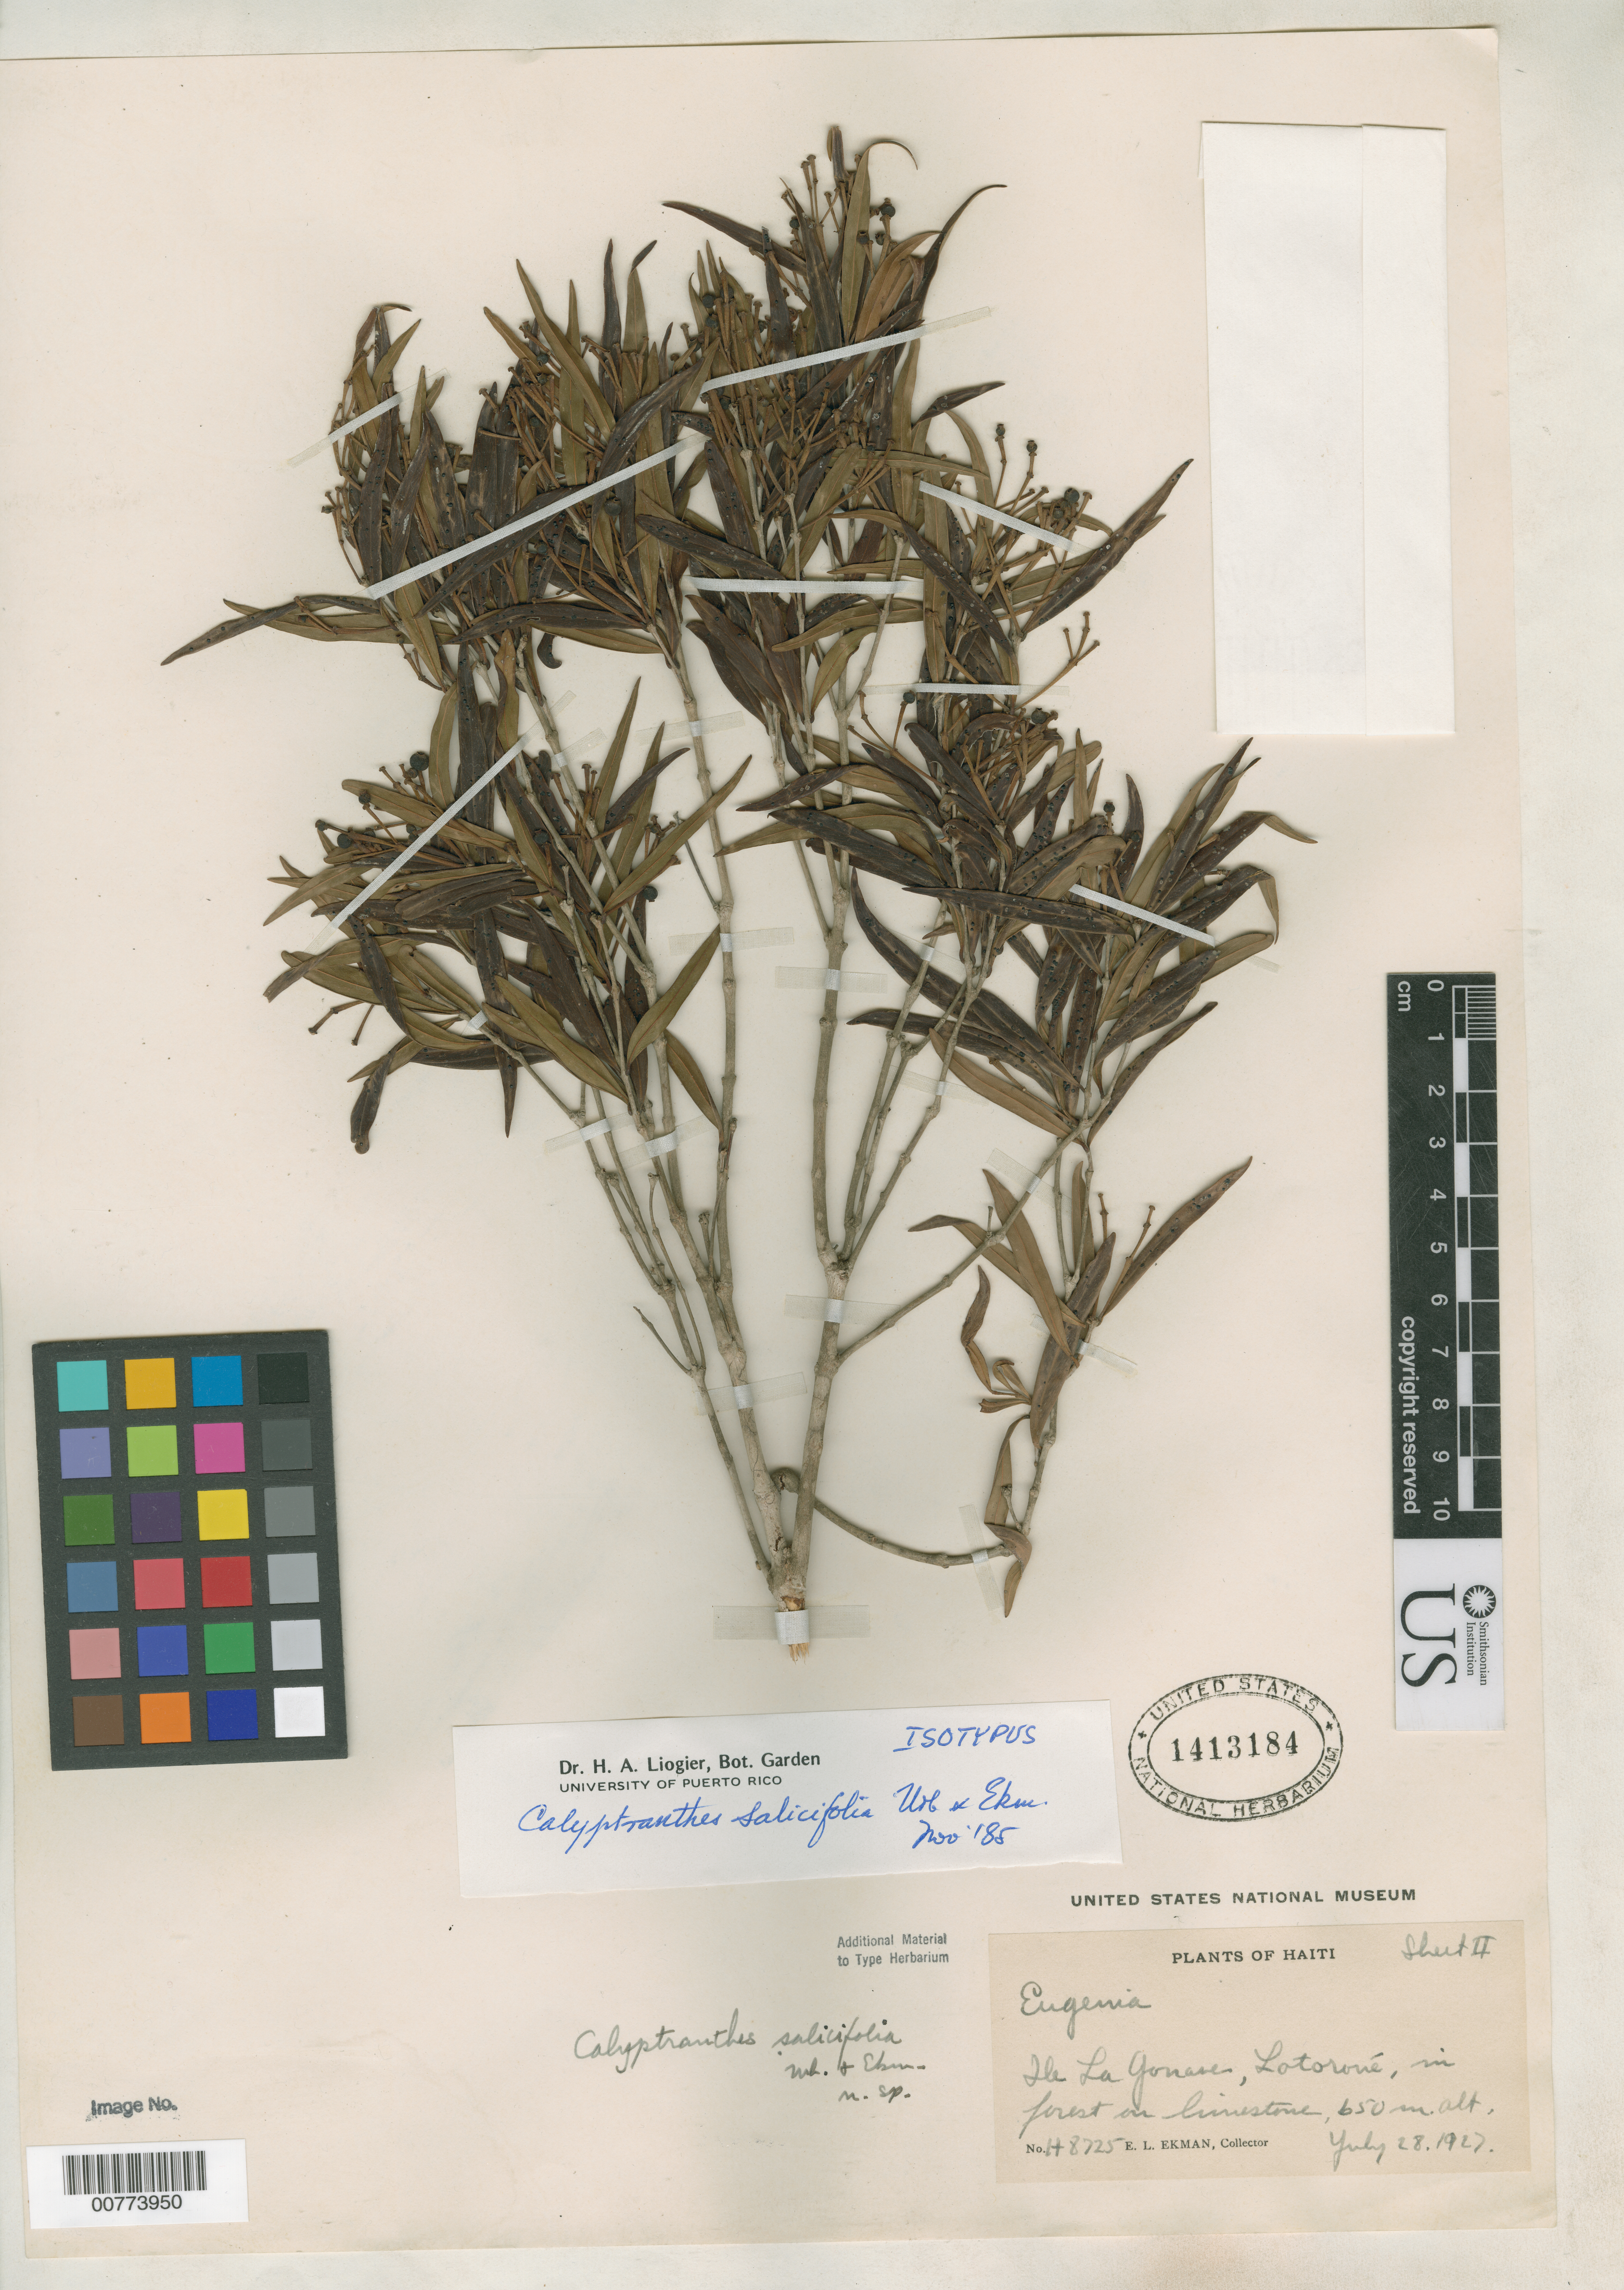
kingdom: Plantae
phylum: Tracheophyta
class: Magnoliopsida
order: Myrtales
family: Myrtaceae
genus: Calyptranthes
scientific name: Calyptranthes salicifolia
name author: Urb. & Ekman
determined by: Liogier, Alain H.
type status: Isotype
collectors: E. L. Ekman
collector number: H8725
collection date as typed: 28 Jul 1927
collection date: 1927-07-28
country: Haiti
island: Hispaniola Island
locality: Ile la Gonave, Lotoroné, in forest on limestone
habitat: Limestone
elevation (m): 650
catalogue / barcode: US 1413184